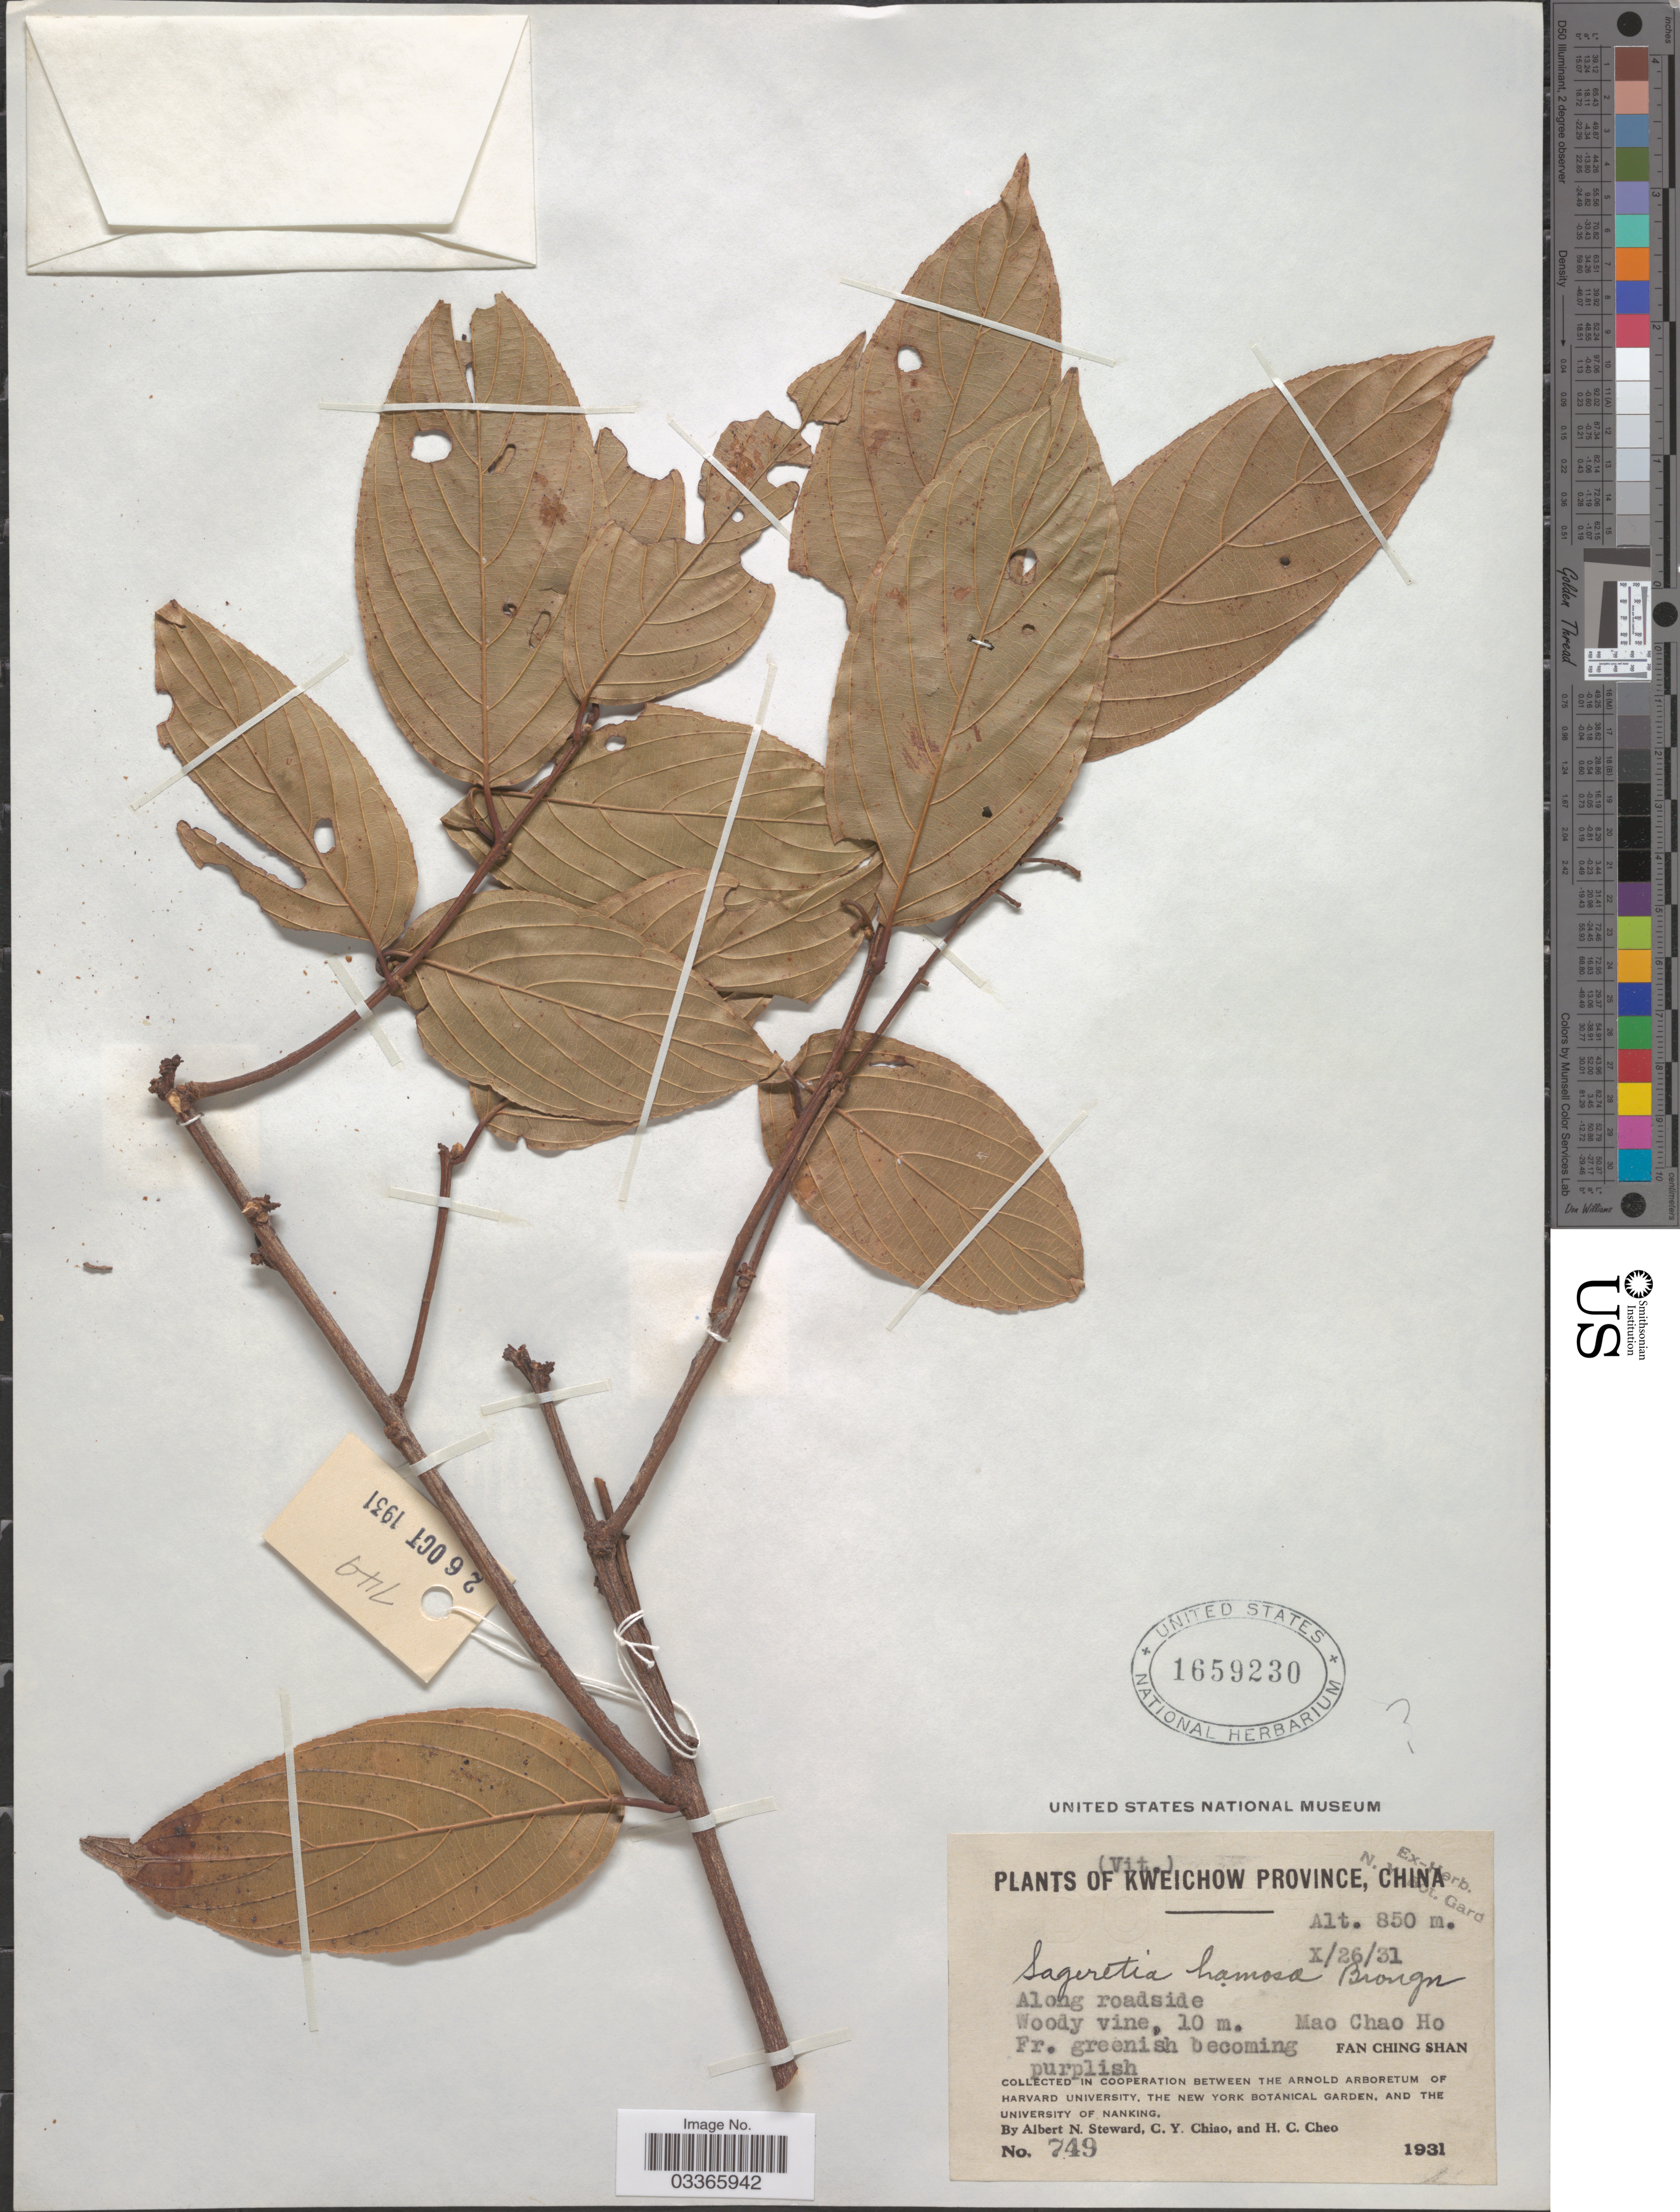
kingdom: Plantae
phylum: Tracheophyta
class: Magnoliopsida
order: Rosales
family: Rhamnaceae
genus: Sageretia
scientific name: Sageretia hamosa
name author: (Wall.) Brongn.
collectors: A. N. Steward, C. Y. Chiao & H. Cheo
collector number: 749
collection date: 1931-10-26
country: China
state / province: Guizhou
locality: Kweichow Province, Mao Chao Ho, Fan Ching Shan.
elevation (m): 850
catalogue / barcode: US 1659230